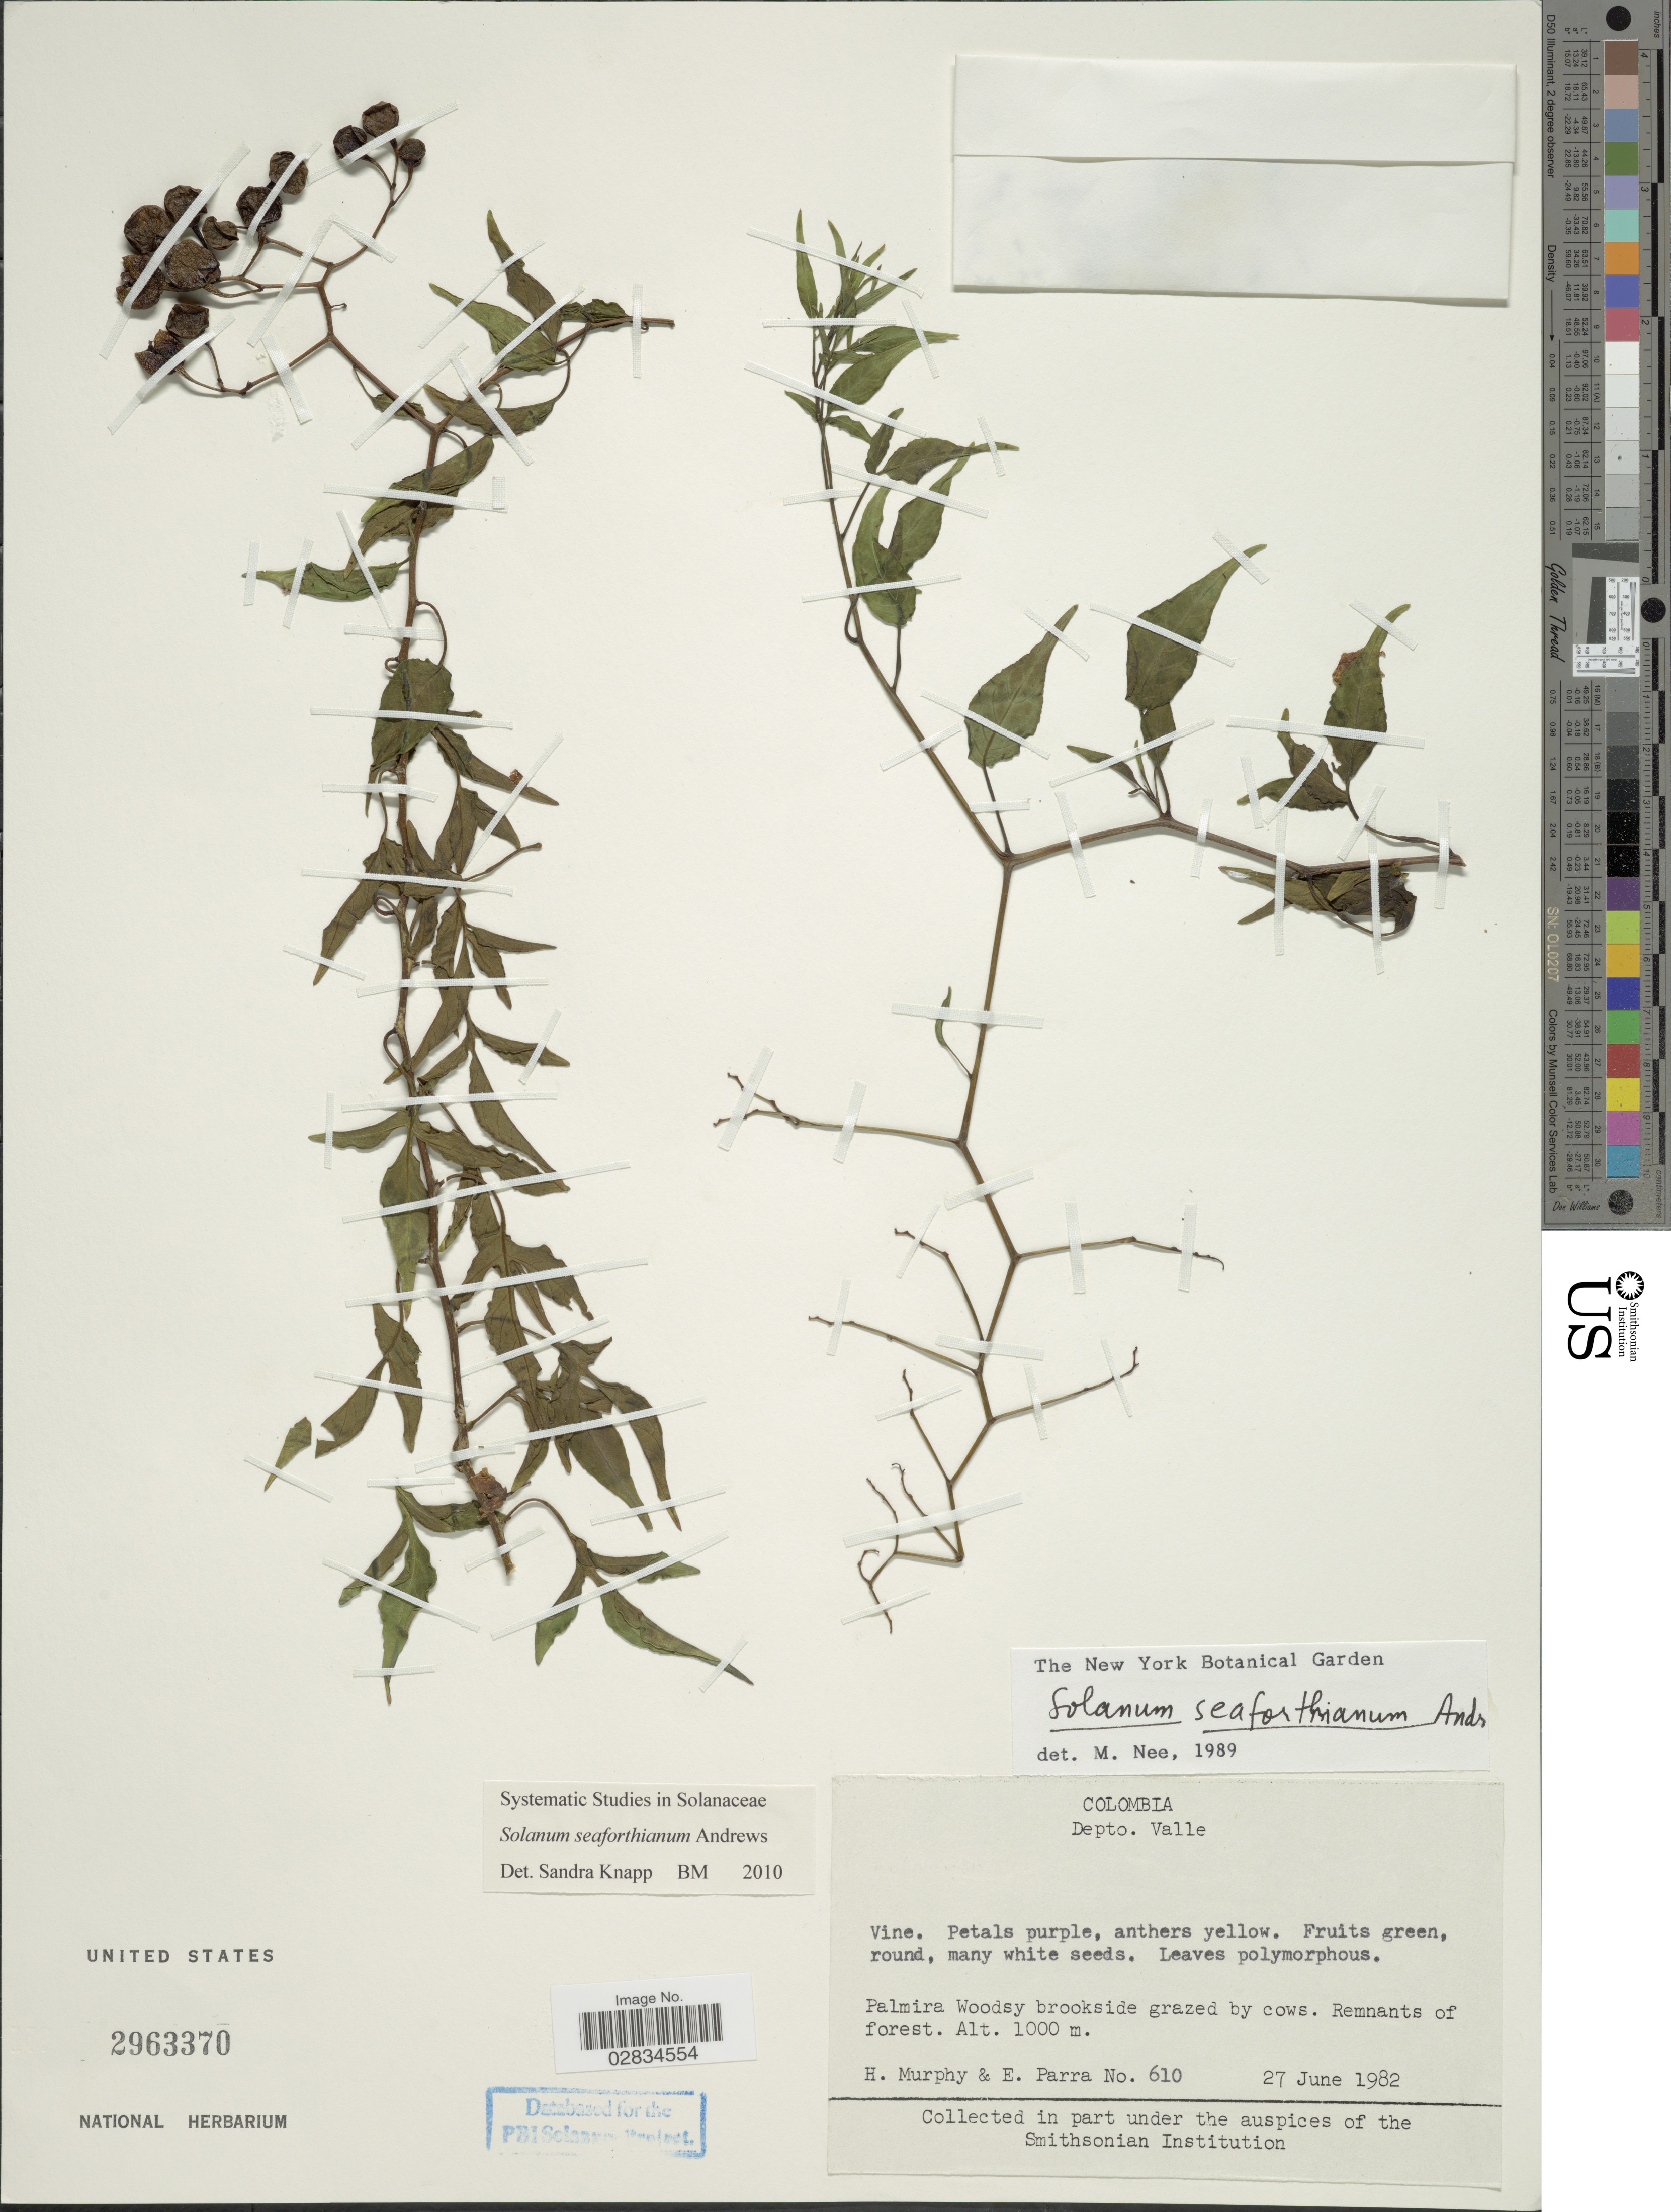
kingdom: Plantae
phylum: Tracheophyta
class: Magnoliopsida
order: Solanales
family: Solanaceae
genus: Solanum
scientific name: Solanum seaforthianum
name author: Andrews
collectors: H. Murphy & E. Parra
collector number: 610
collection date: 1982-06-27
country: Colombia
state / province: Valle del Cauca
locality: Depto. Valle. Palmira Woodsy brookside grazed by cows.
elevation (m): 1000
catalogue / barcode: US 2963370